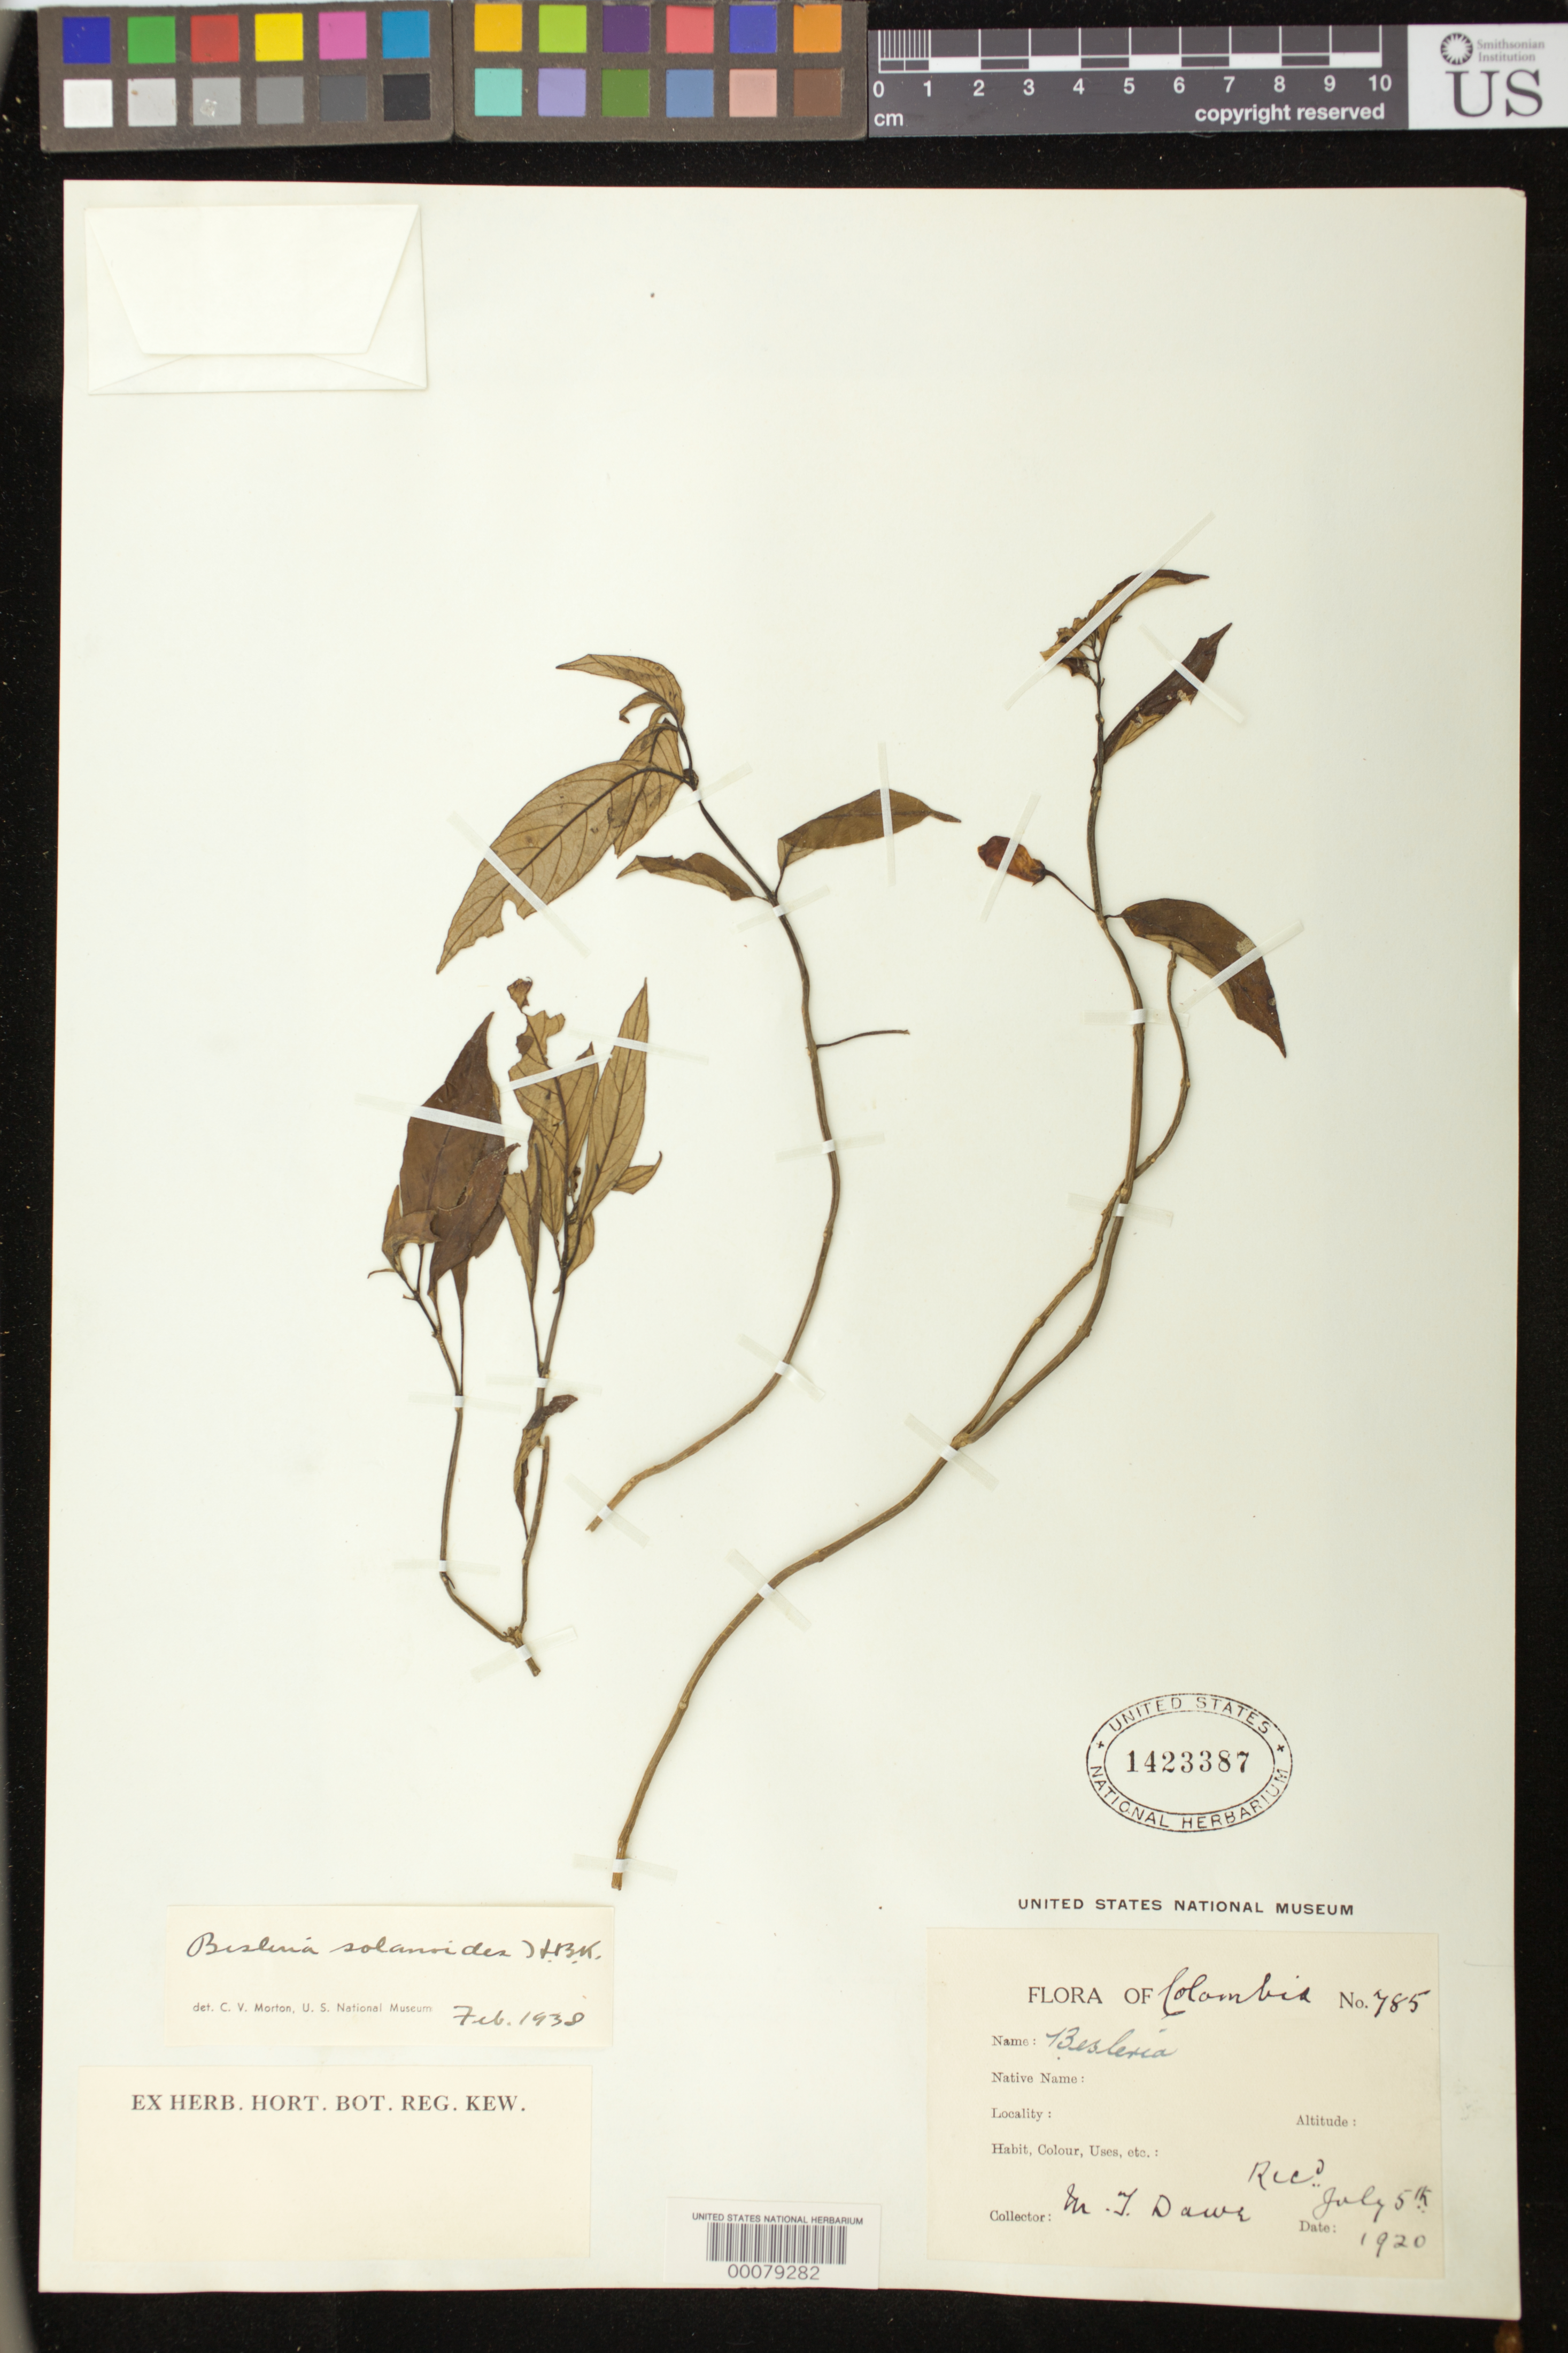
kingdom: Plantae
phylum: Tracheophyta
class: Magnoliopsida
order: Lamiales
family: Gesneriaceae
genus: Besleria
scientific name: Besleria solanoides var. solanoides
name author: Kunth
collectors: M. T. Dawe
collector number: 785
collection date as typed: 05 Jul 1920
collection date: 1920-07-05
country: Colombia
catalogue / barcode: US 1423387